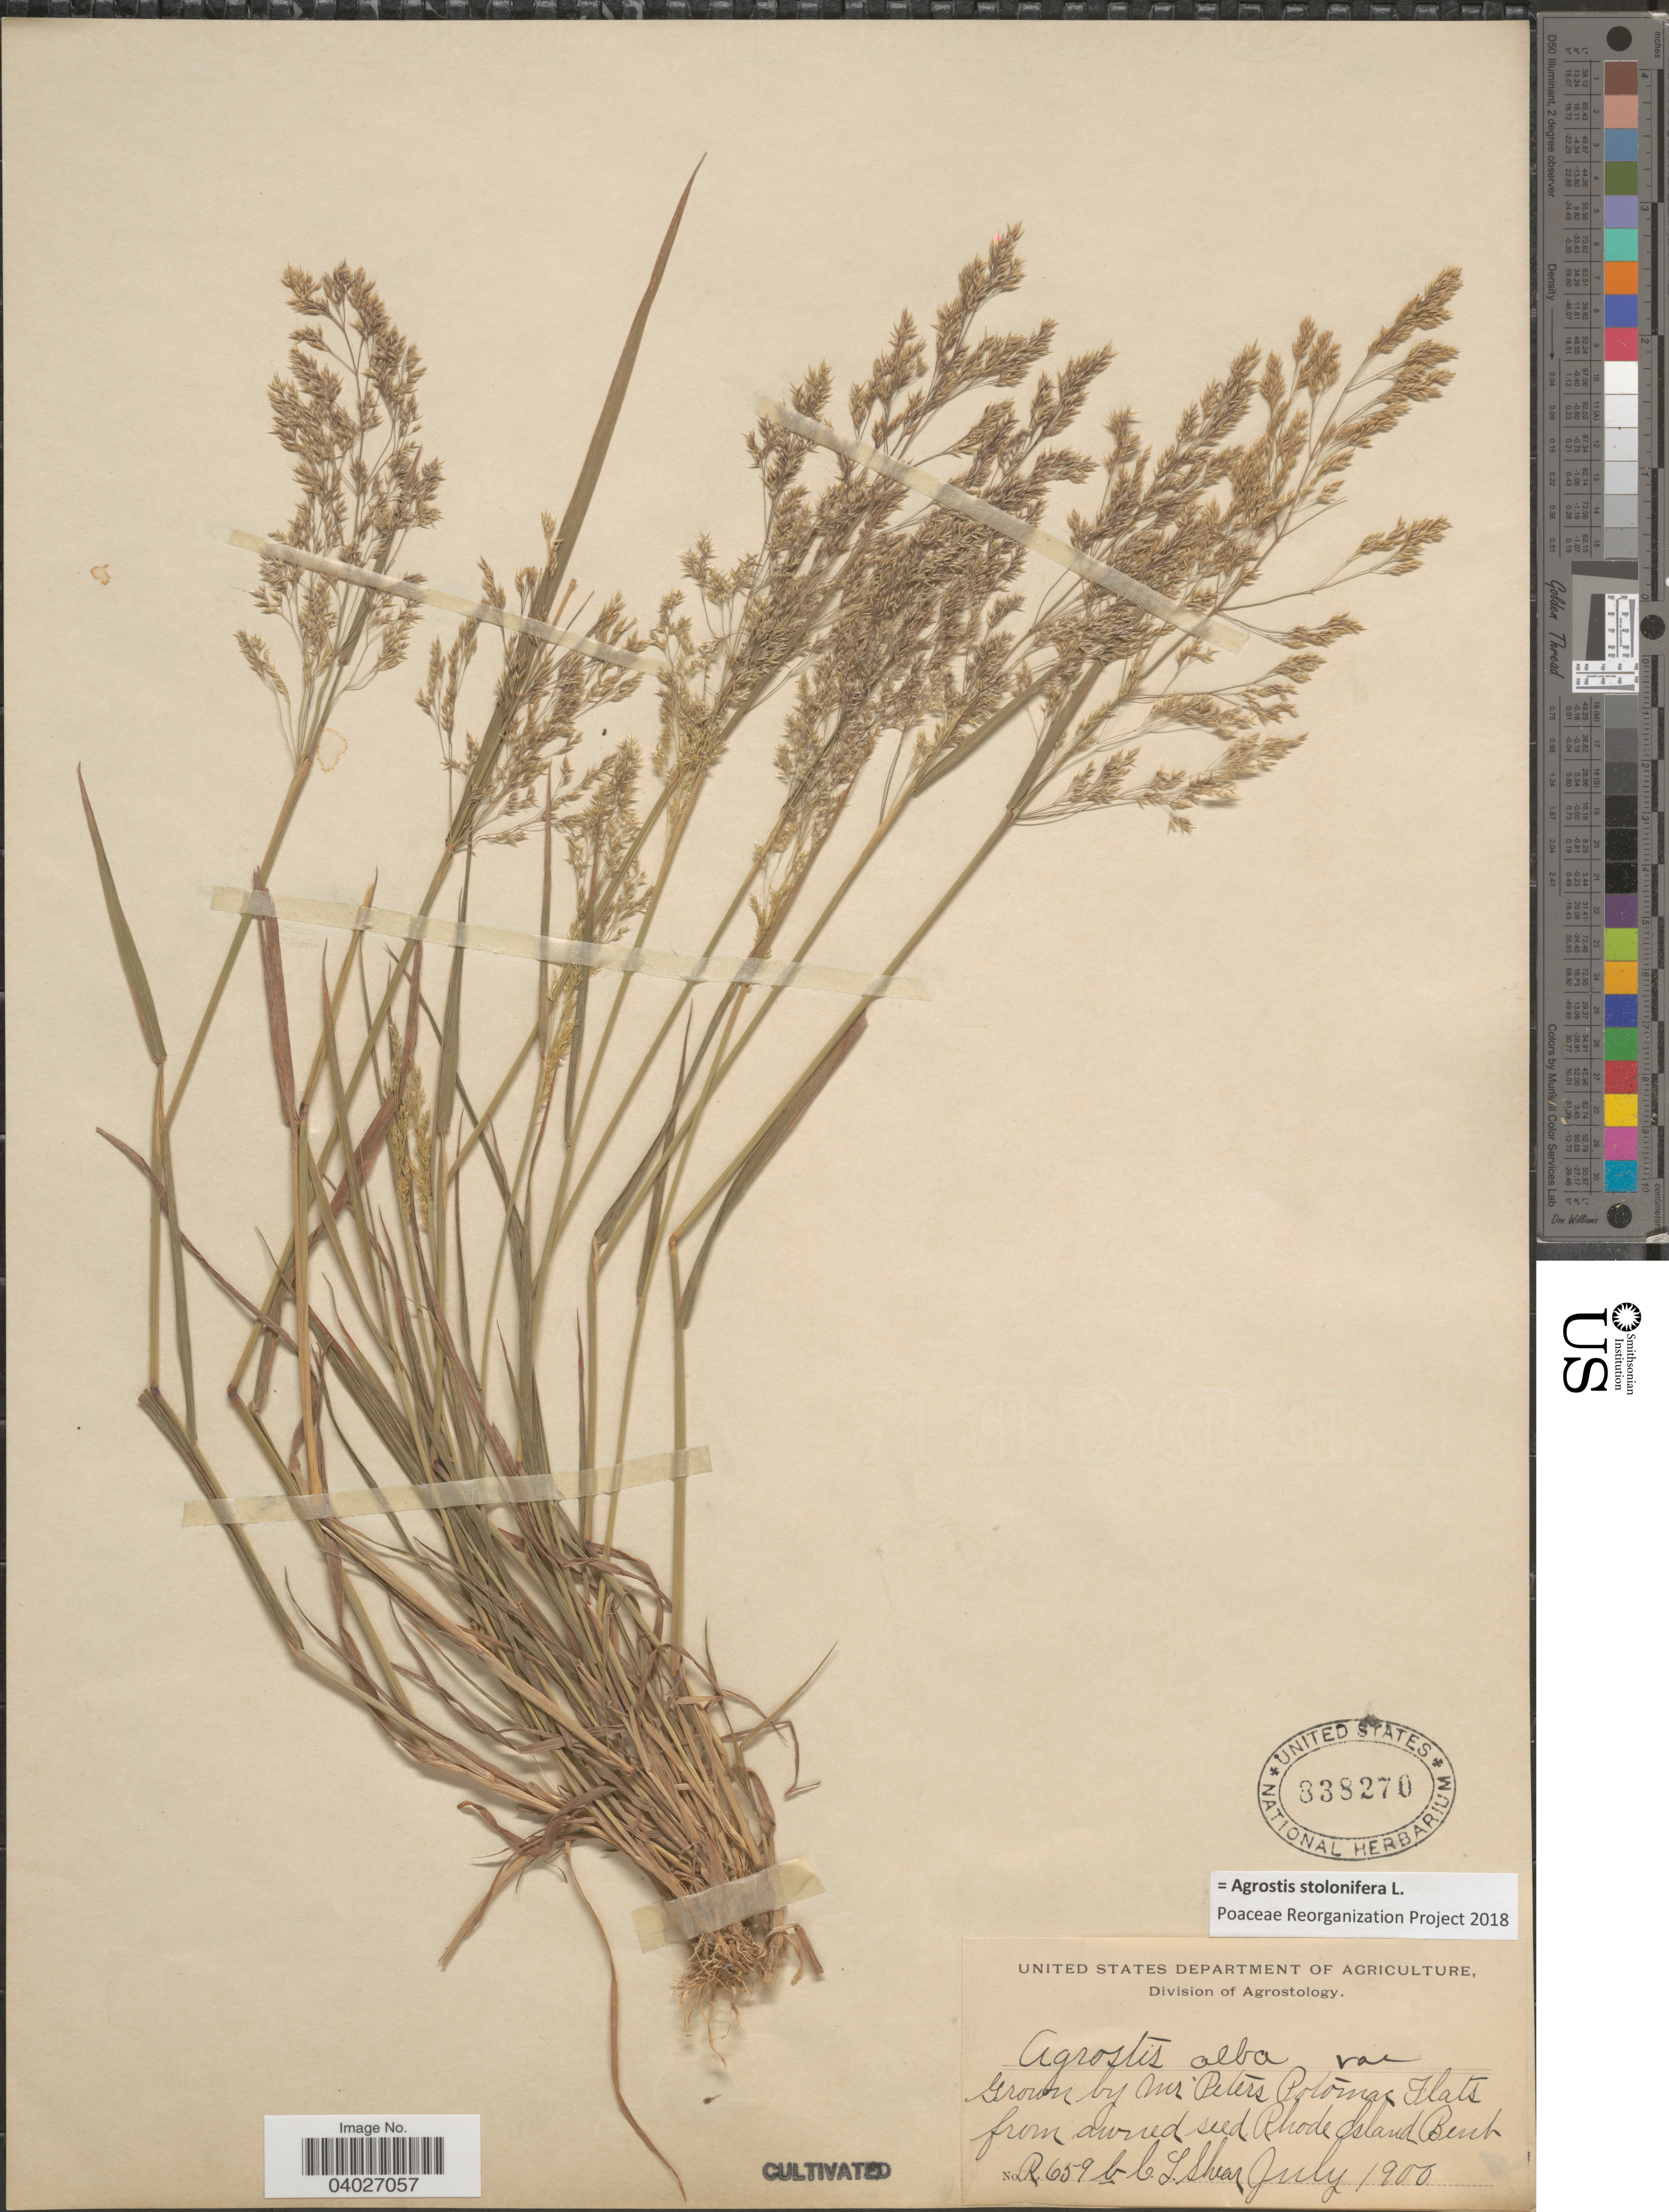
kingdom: Plantae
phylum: Tracheophyta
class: Liliopsida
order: Poales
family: Poaceae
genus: Agrostis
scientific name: Agrostis stolonifera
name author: L.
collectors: C. L. Shear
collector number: R659b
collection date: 1900-07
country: United States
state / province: Rhode Island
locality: Bent.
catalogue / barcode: US 838270